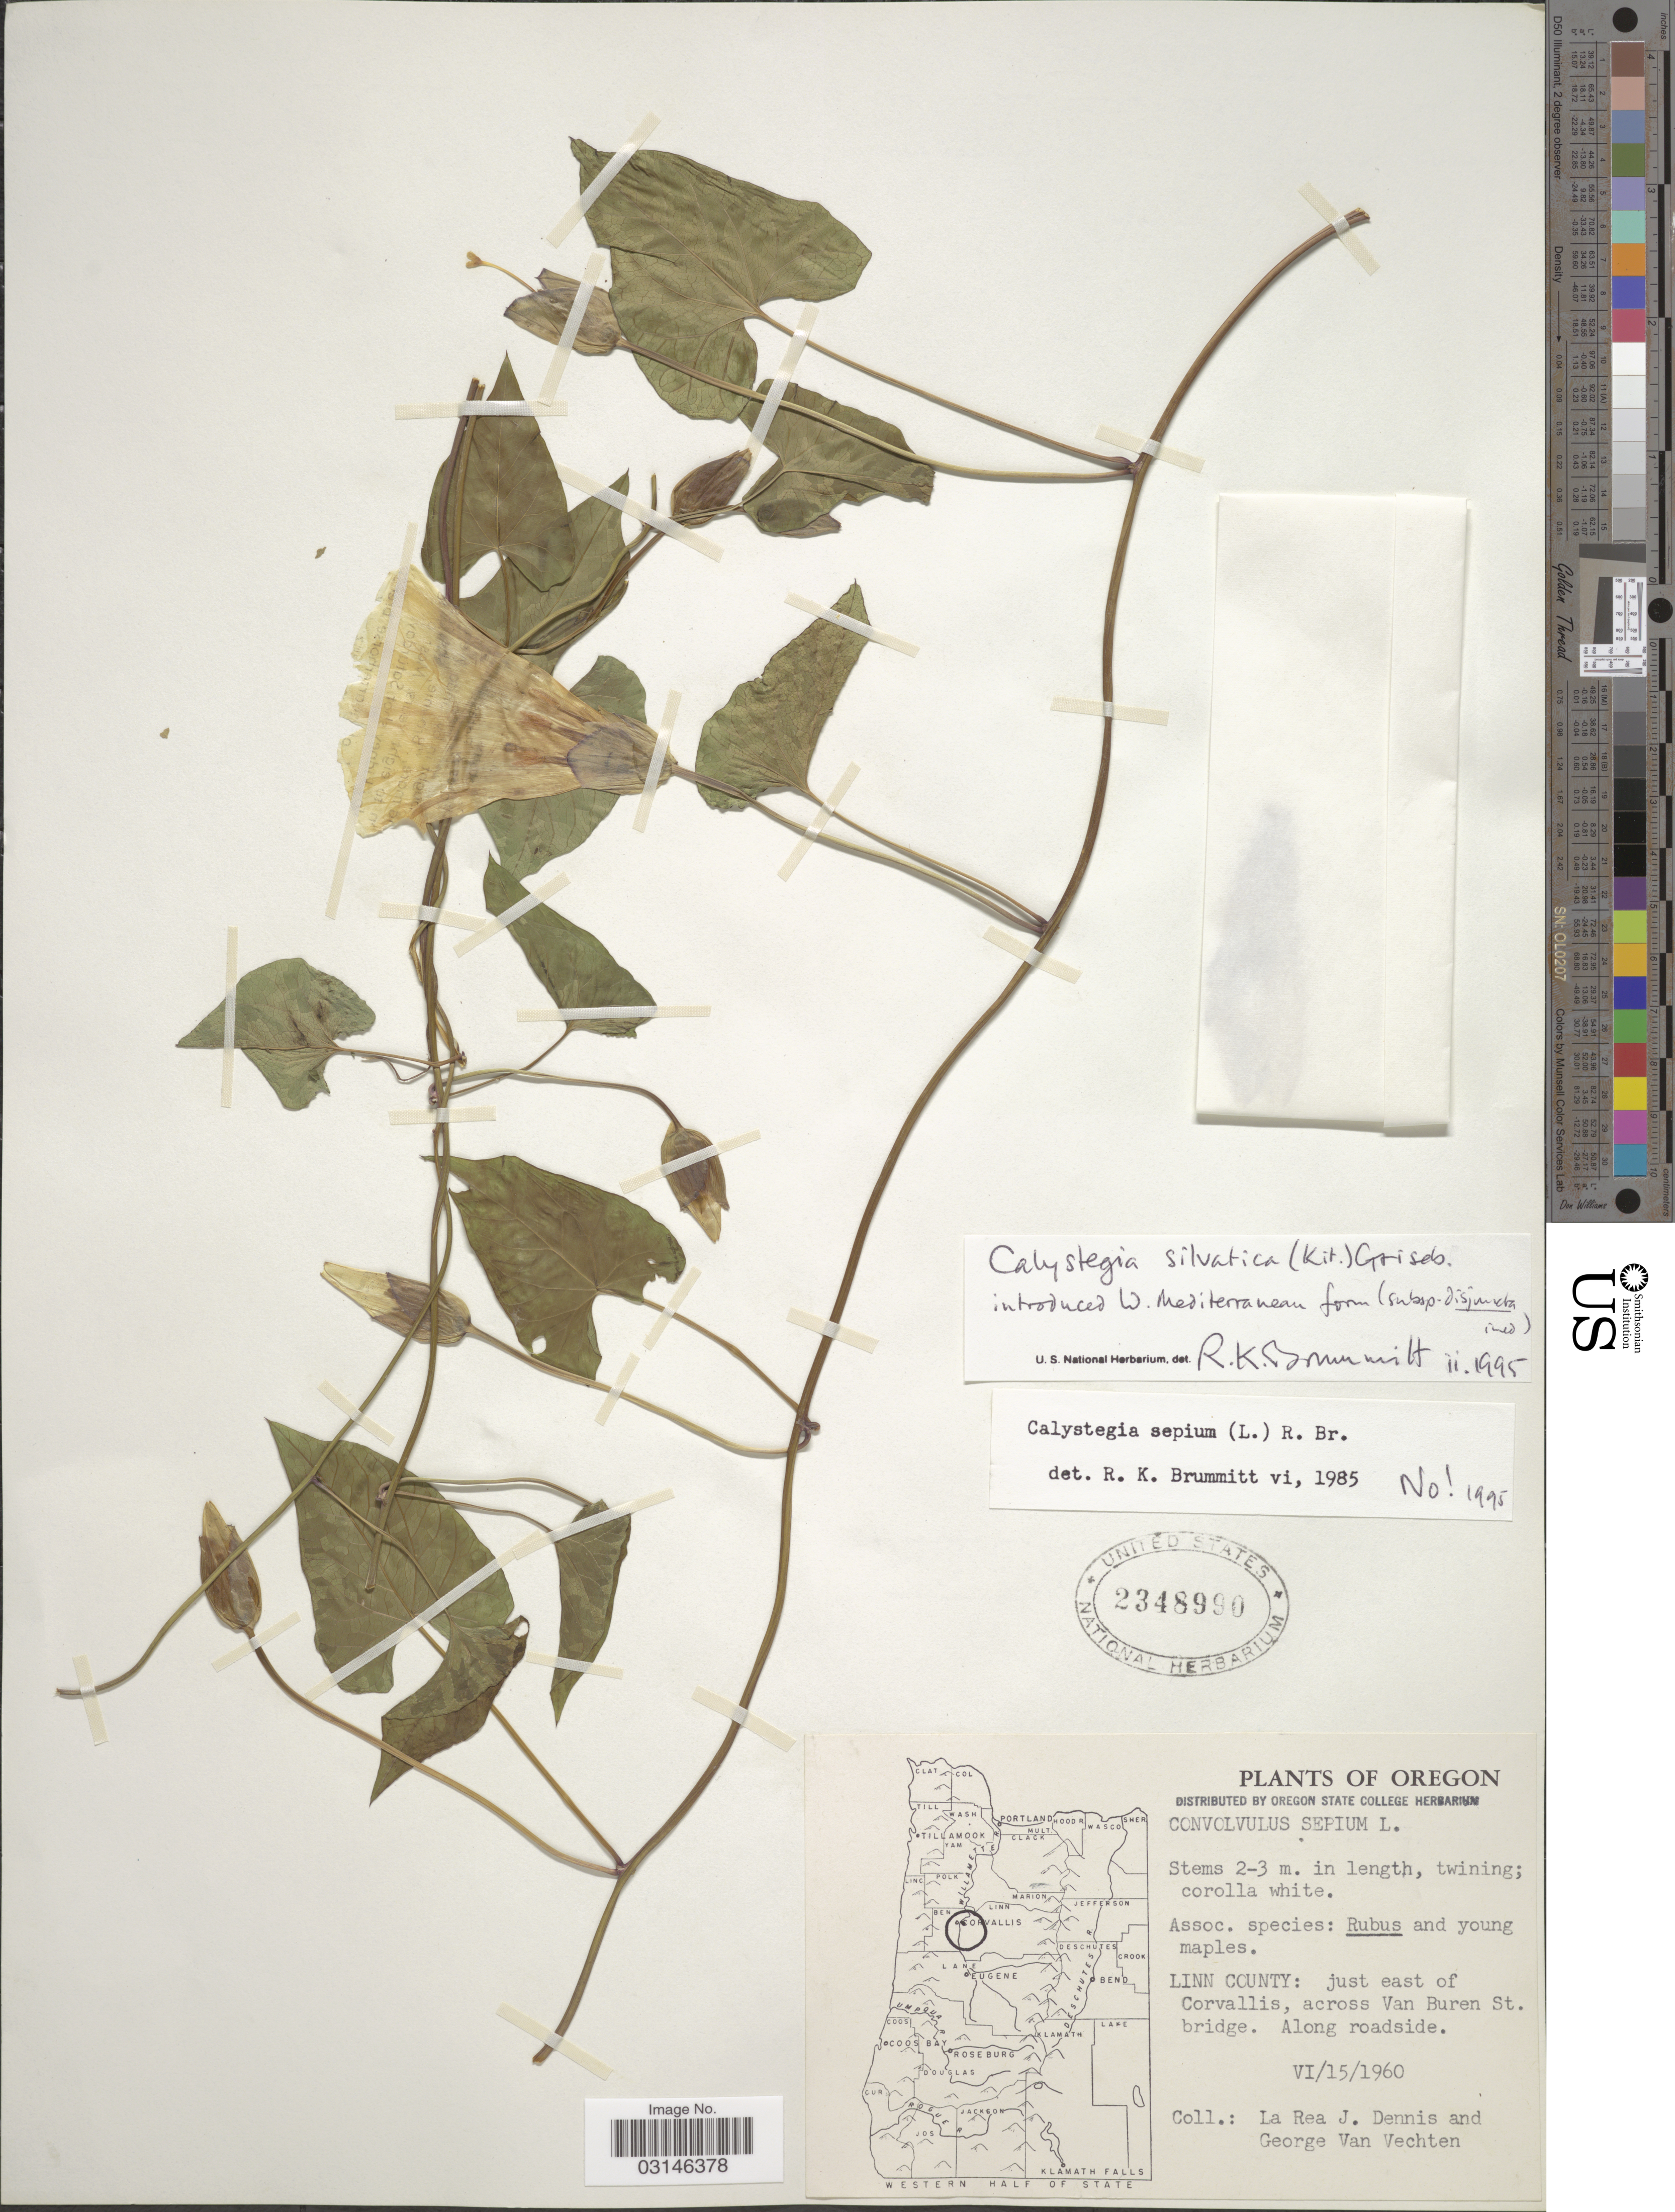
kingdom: Plantae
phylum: Tracheophyta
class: Magnoliopsida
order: Solanales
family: Convolvulaceae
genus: Calystegia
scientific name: Calystegia silvatica subsp. disjuncta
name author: Brummitt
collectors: L. Dennis & G. Vechten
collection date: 1960-06-15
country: United States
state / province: Oregon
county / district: Linn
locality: Linn County: just east of Corvallis, across Van Buren St. bridge, Along roadside.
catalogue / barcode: US 2348990